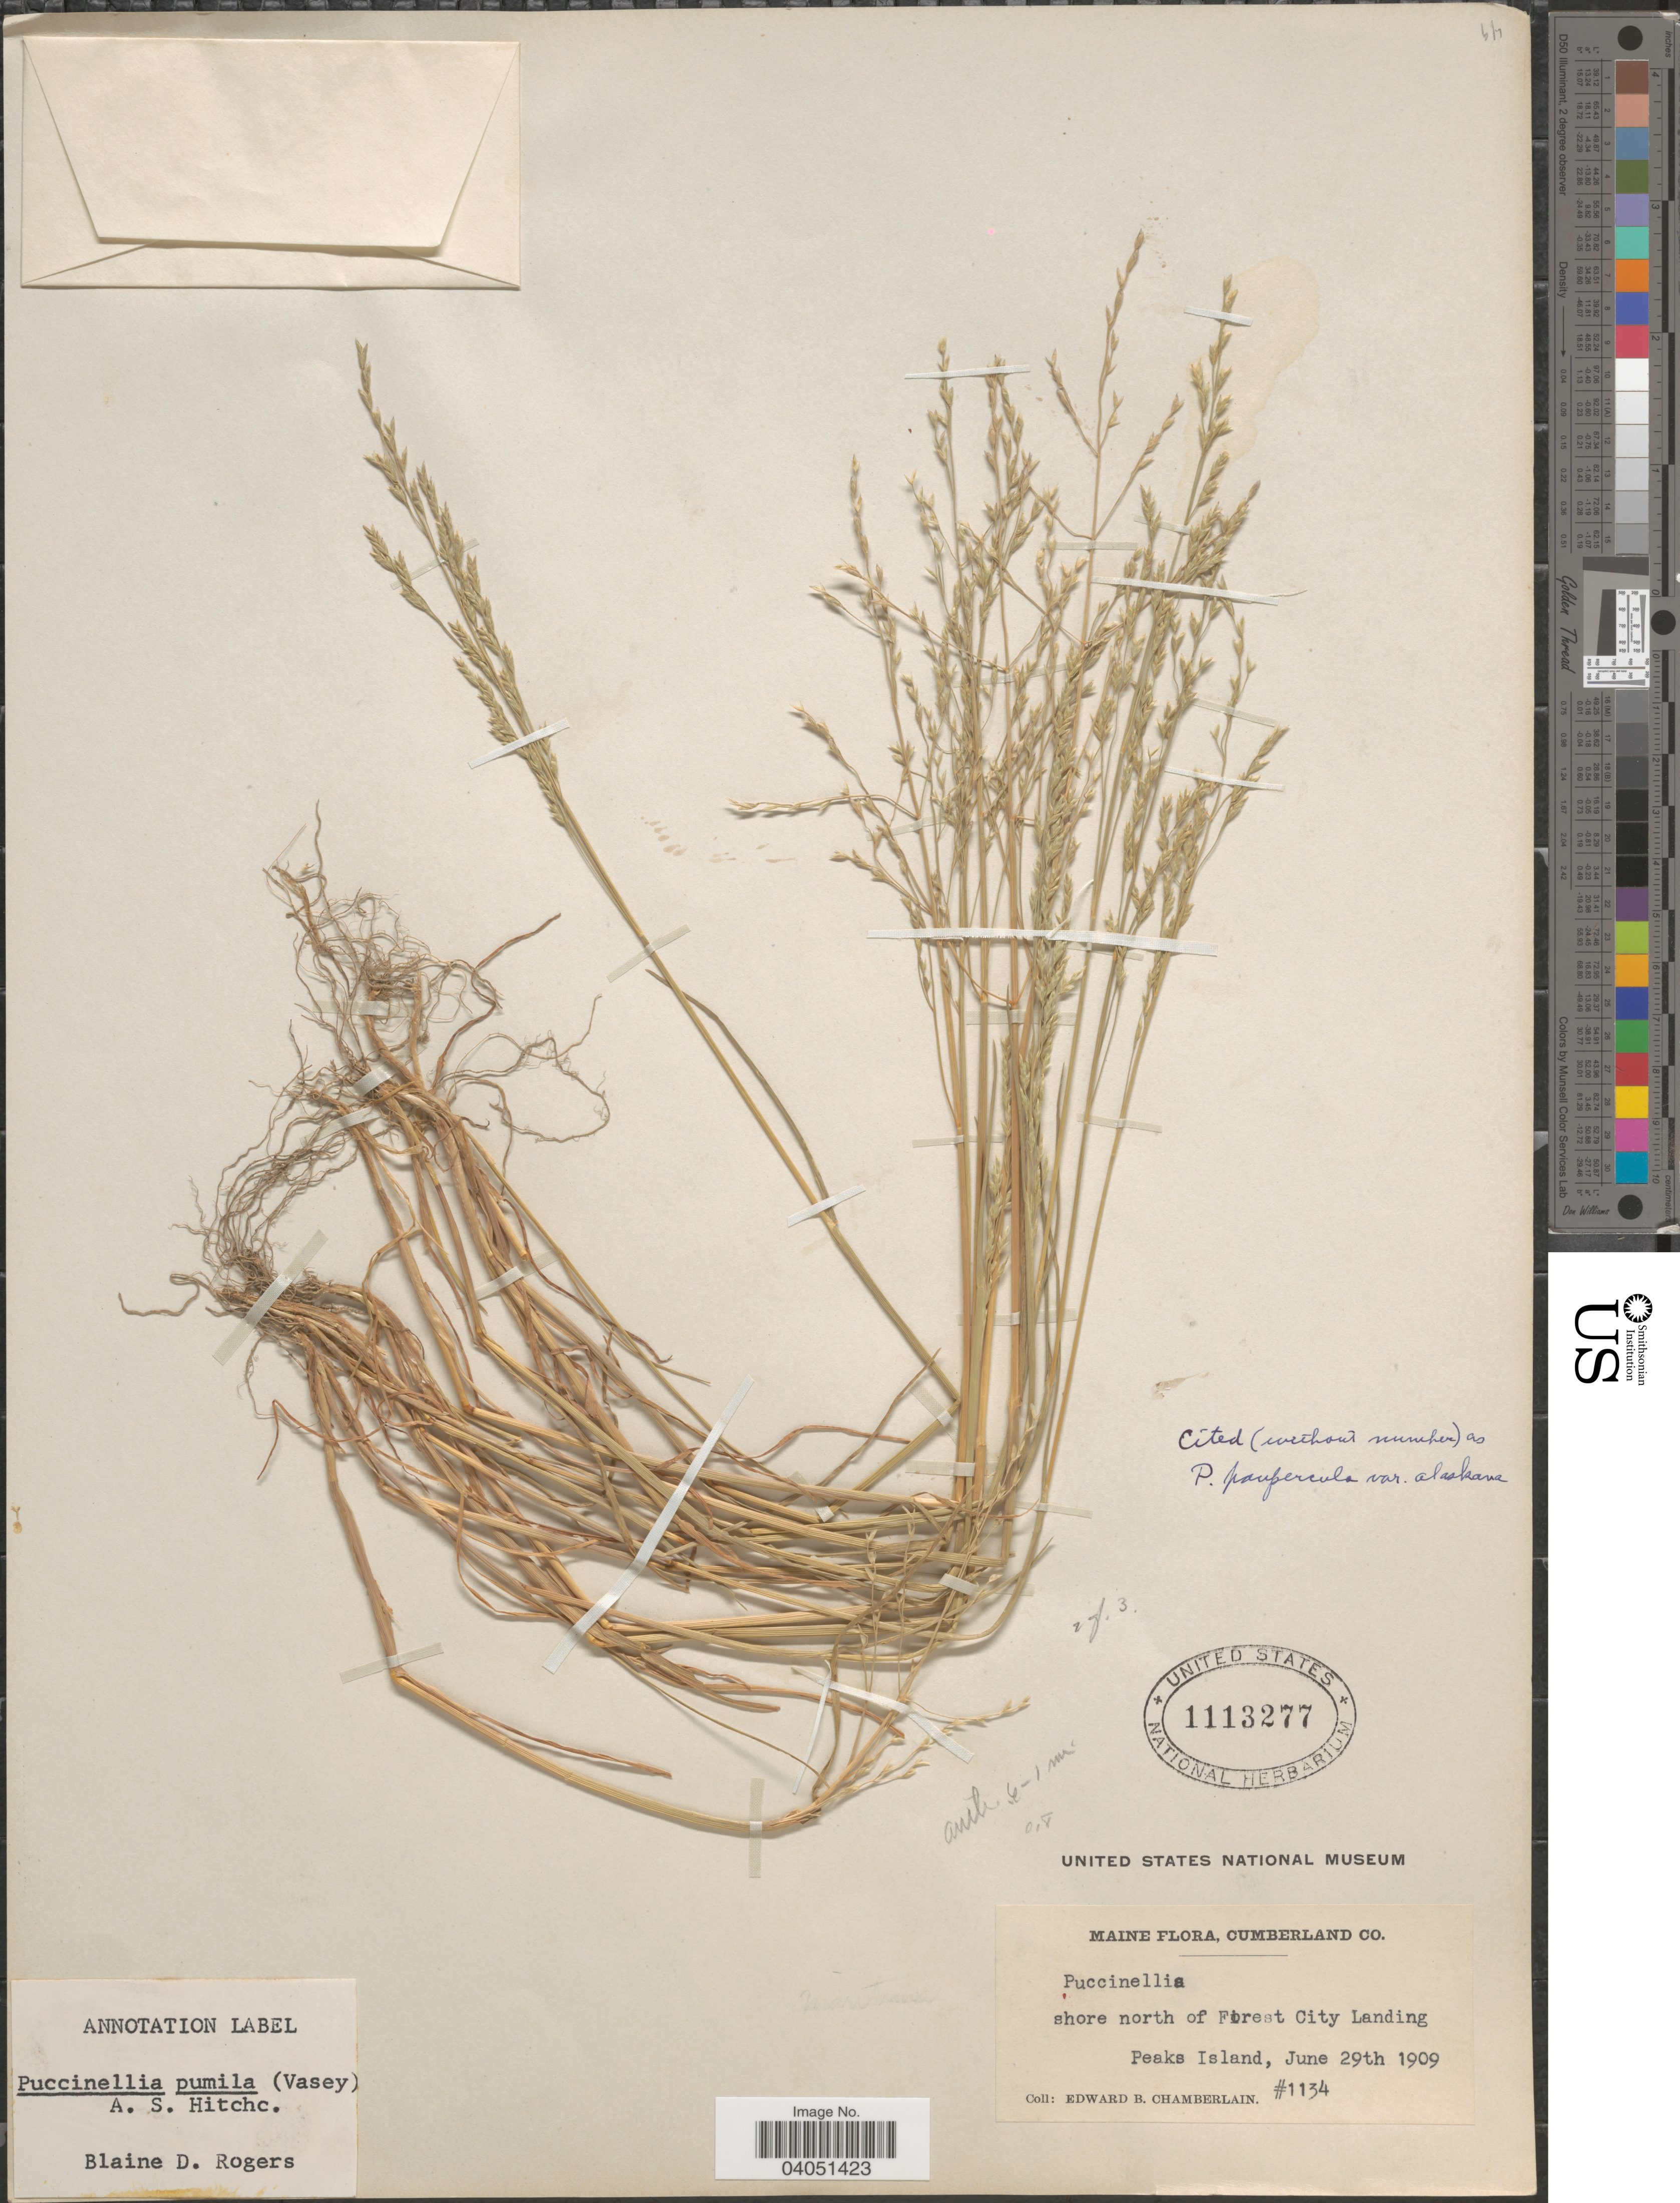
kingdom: Plantae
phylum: Tracheophyta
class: Liliopsida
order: Poales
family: Poaceae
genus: Puccinellia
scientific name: Puccinellia pumila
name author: (Vasey) Hitchc.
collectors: E. Chamberlain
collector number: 1134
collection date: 1909-06-29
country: United States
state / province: Maine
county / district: Cumberland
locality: Cumberland Co. Shore north of Forest City Landing Peaks Island.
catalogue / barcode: US 1113277